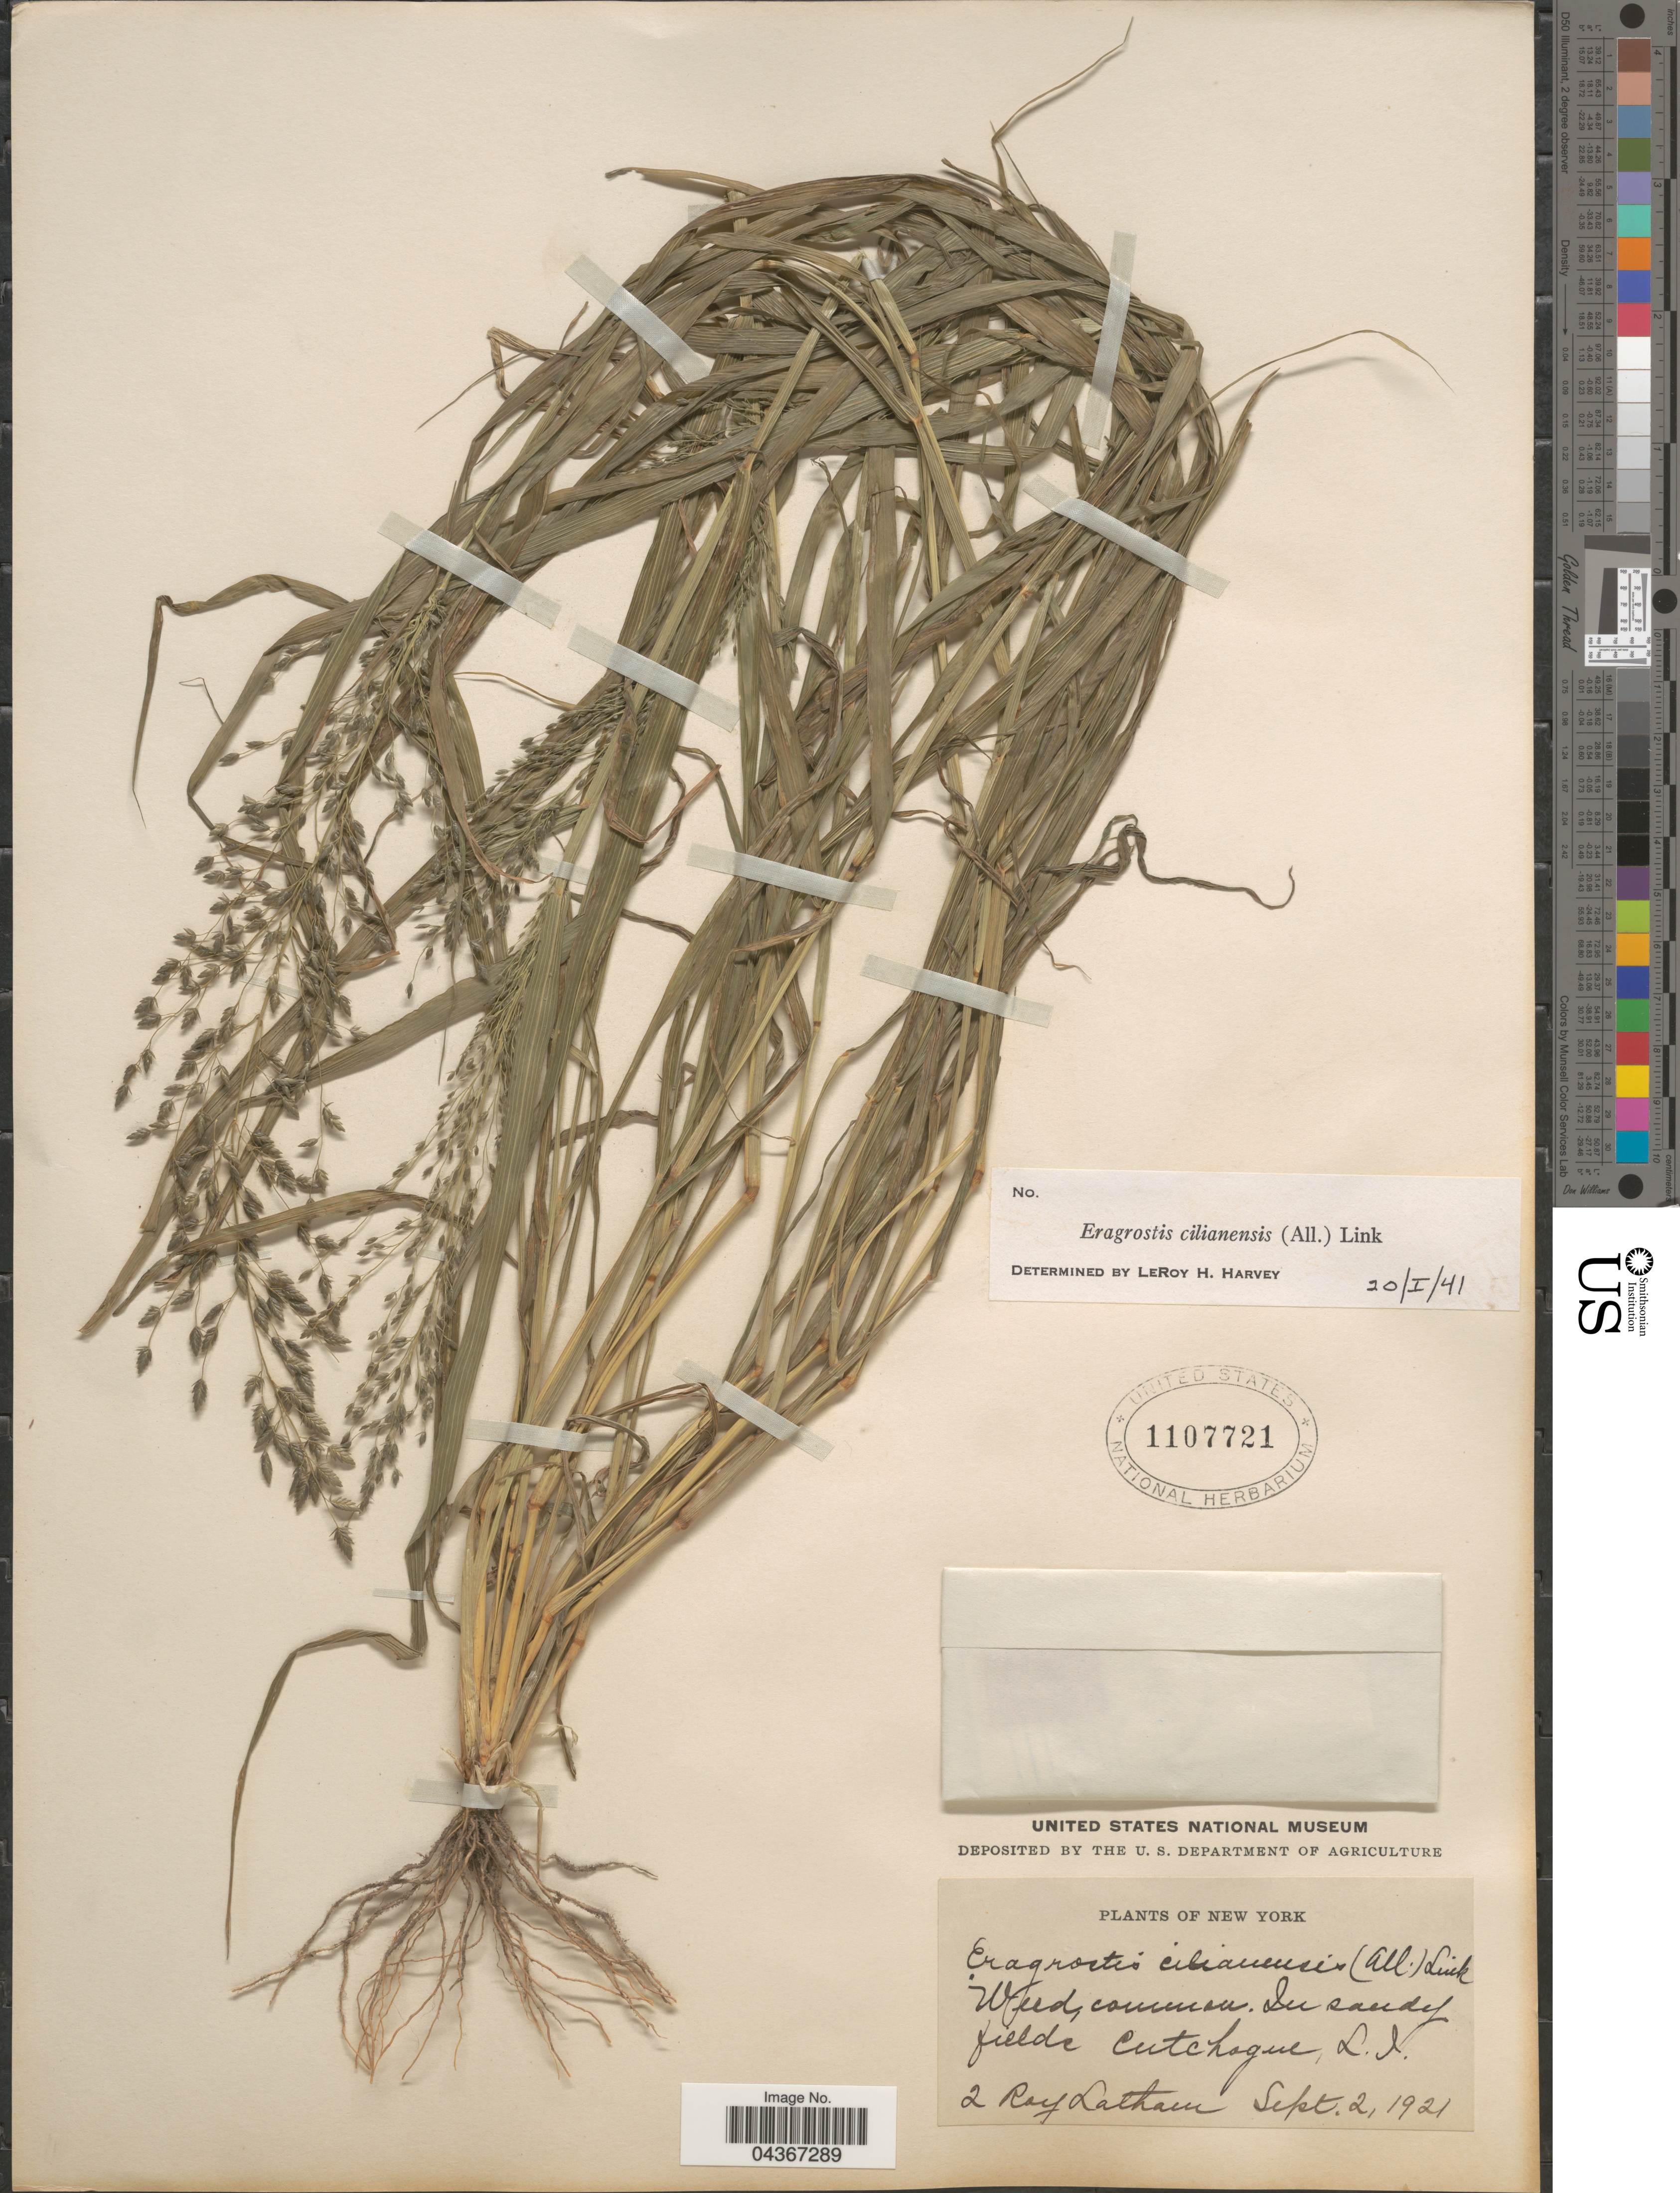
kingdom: Plantae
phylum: Tracheophyta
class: Liliopsida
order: Poales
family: Poaceae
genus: Eragrostis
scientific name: Eragrostis cilianensis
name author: (Bellardi) Vignolo ex Janch.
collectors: R. Latham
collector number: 2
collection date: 1921-09-02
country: United States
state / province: New York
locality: Cutchogue, L. I.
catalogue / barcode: US 1107721